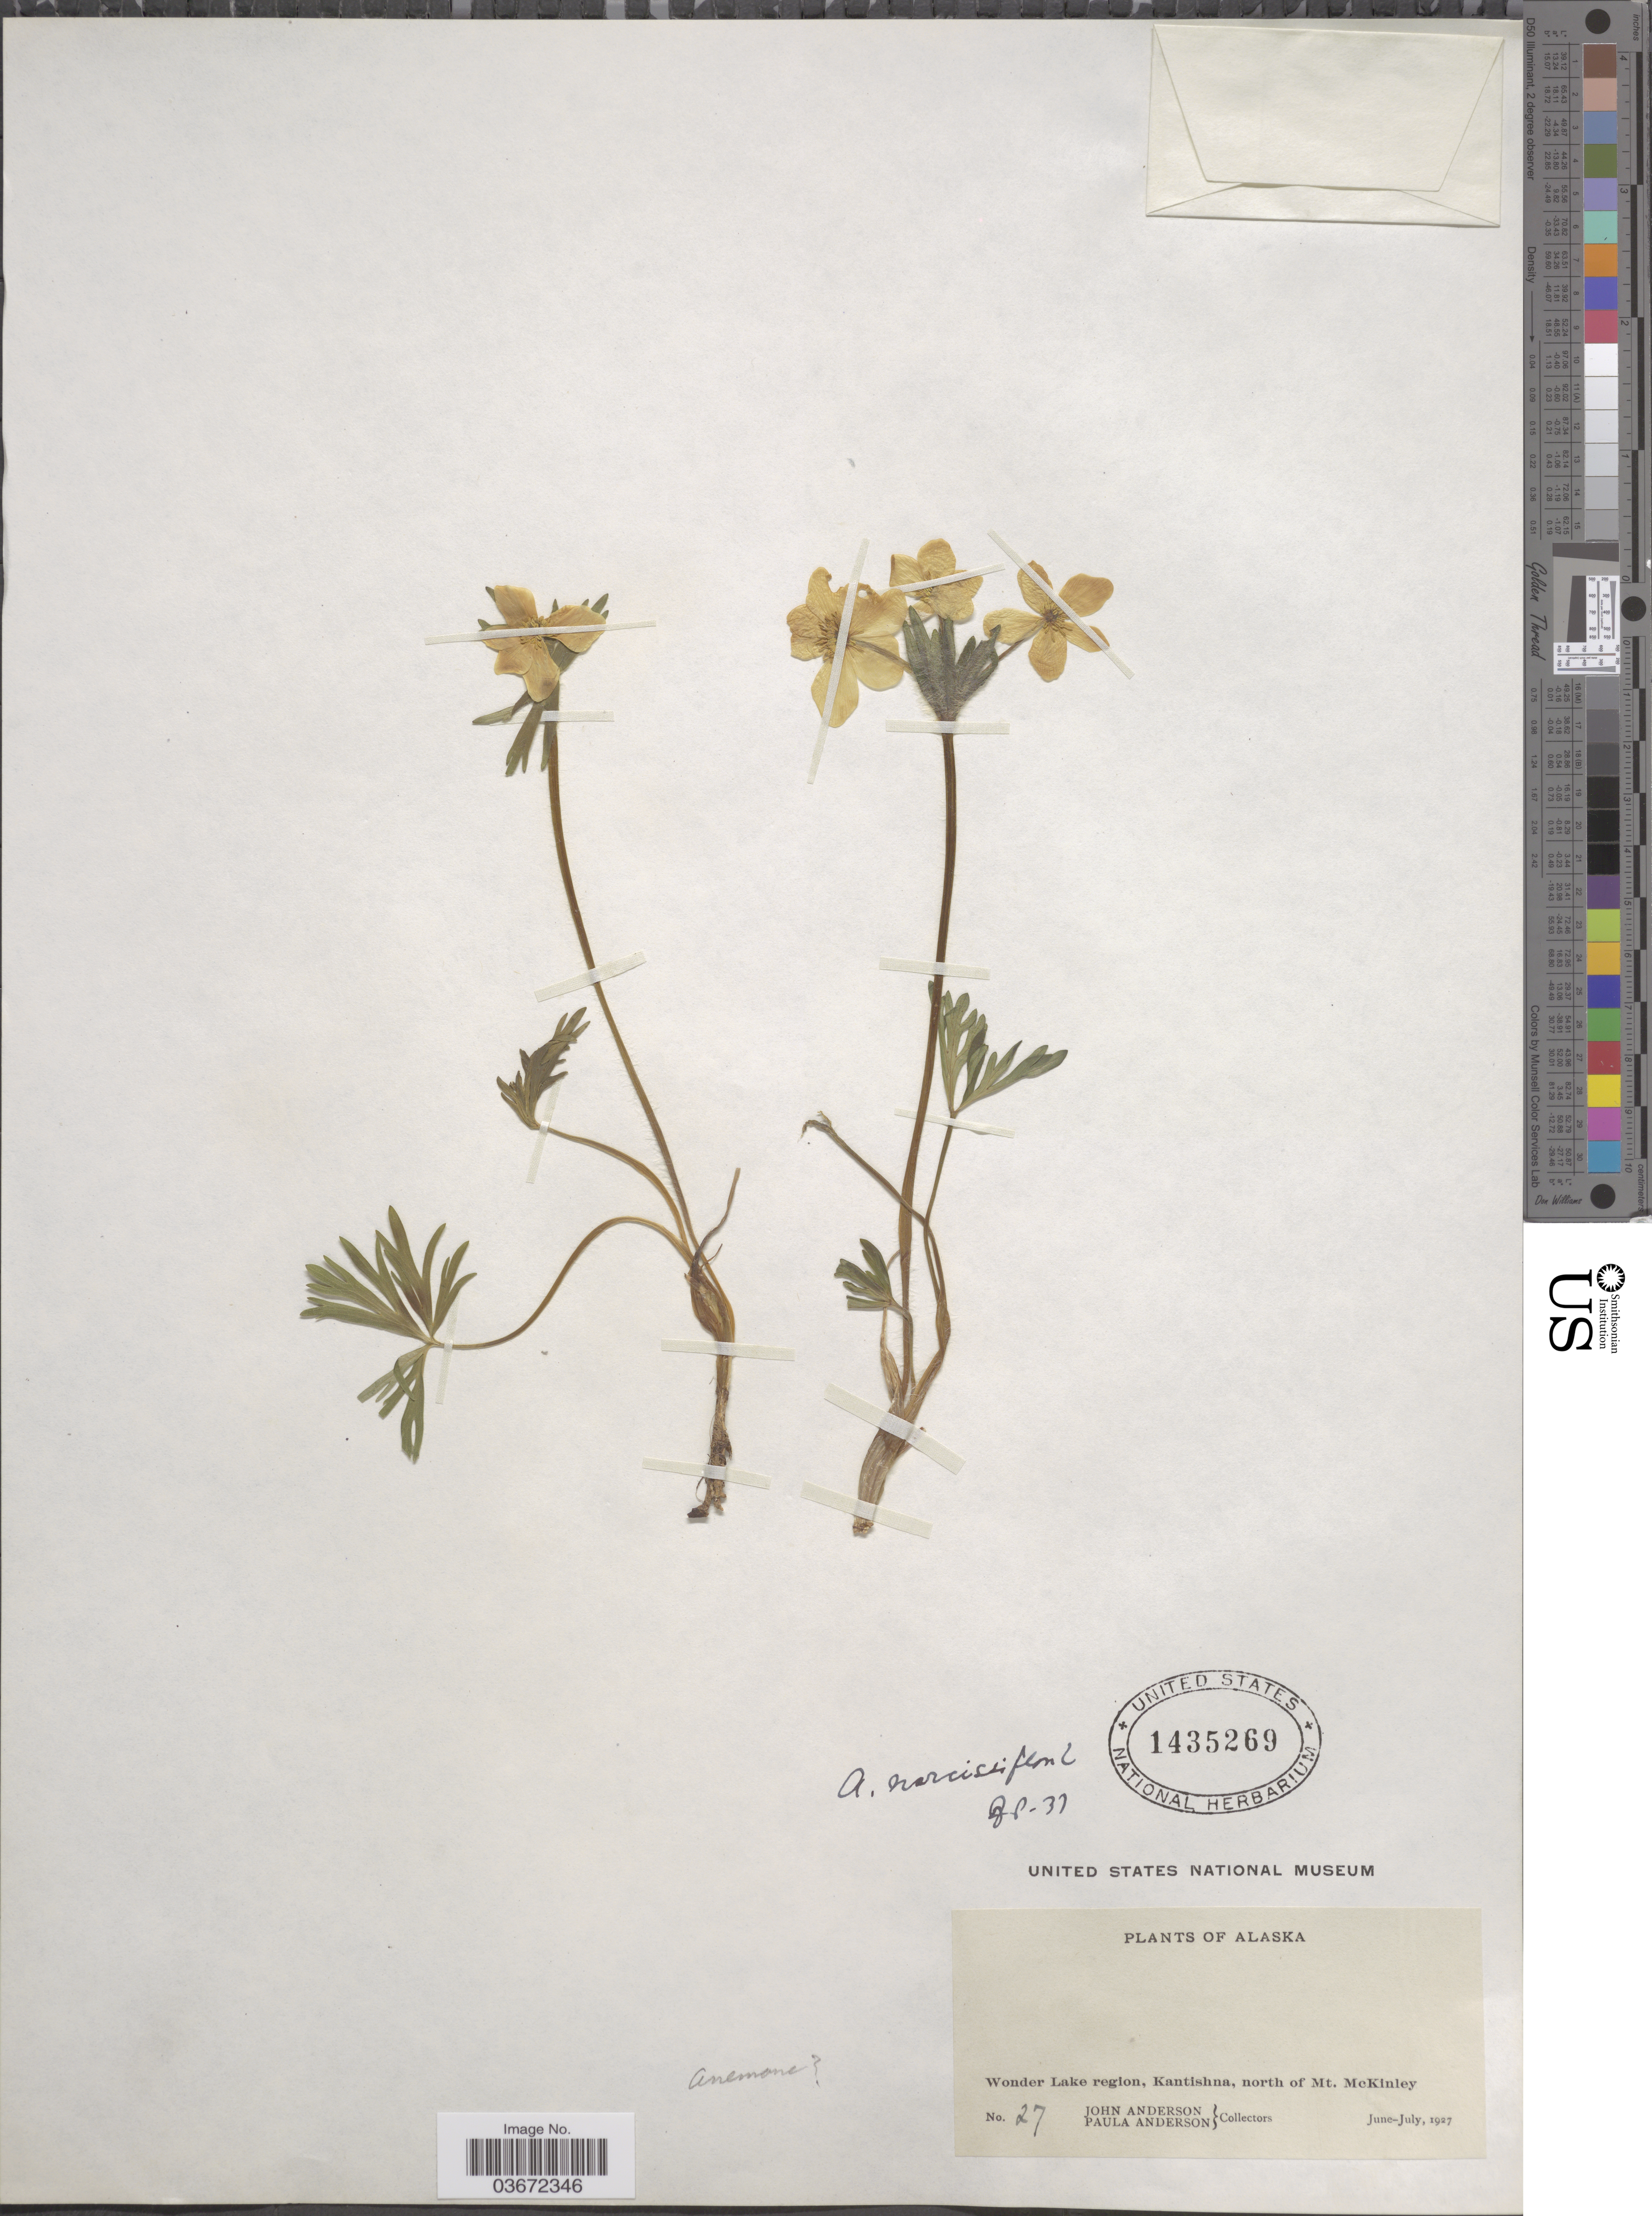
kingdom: Plantae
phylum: Tracheophyta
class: Magnoliopsida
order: Ranunculales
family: Ranunculaceae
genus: Anemone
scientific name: Anemone narcissiflora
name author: L.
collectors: J. Anderson & P. Anderson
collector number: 27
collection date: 1927-06/1927-07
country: United States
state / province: Alaska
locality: Wonder Lake region, Kantishna, north of Mt. McKinley.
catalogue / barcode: US 1435269